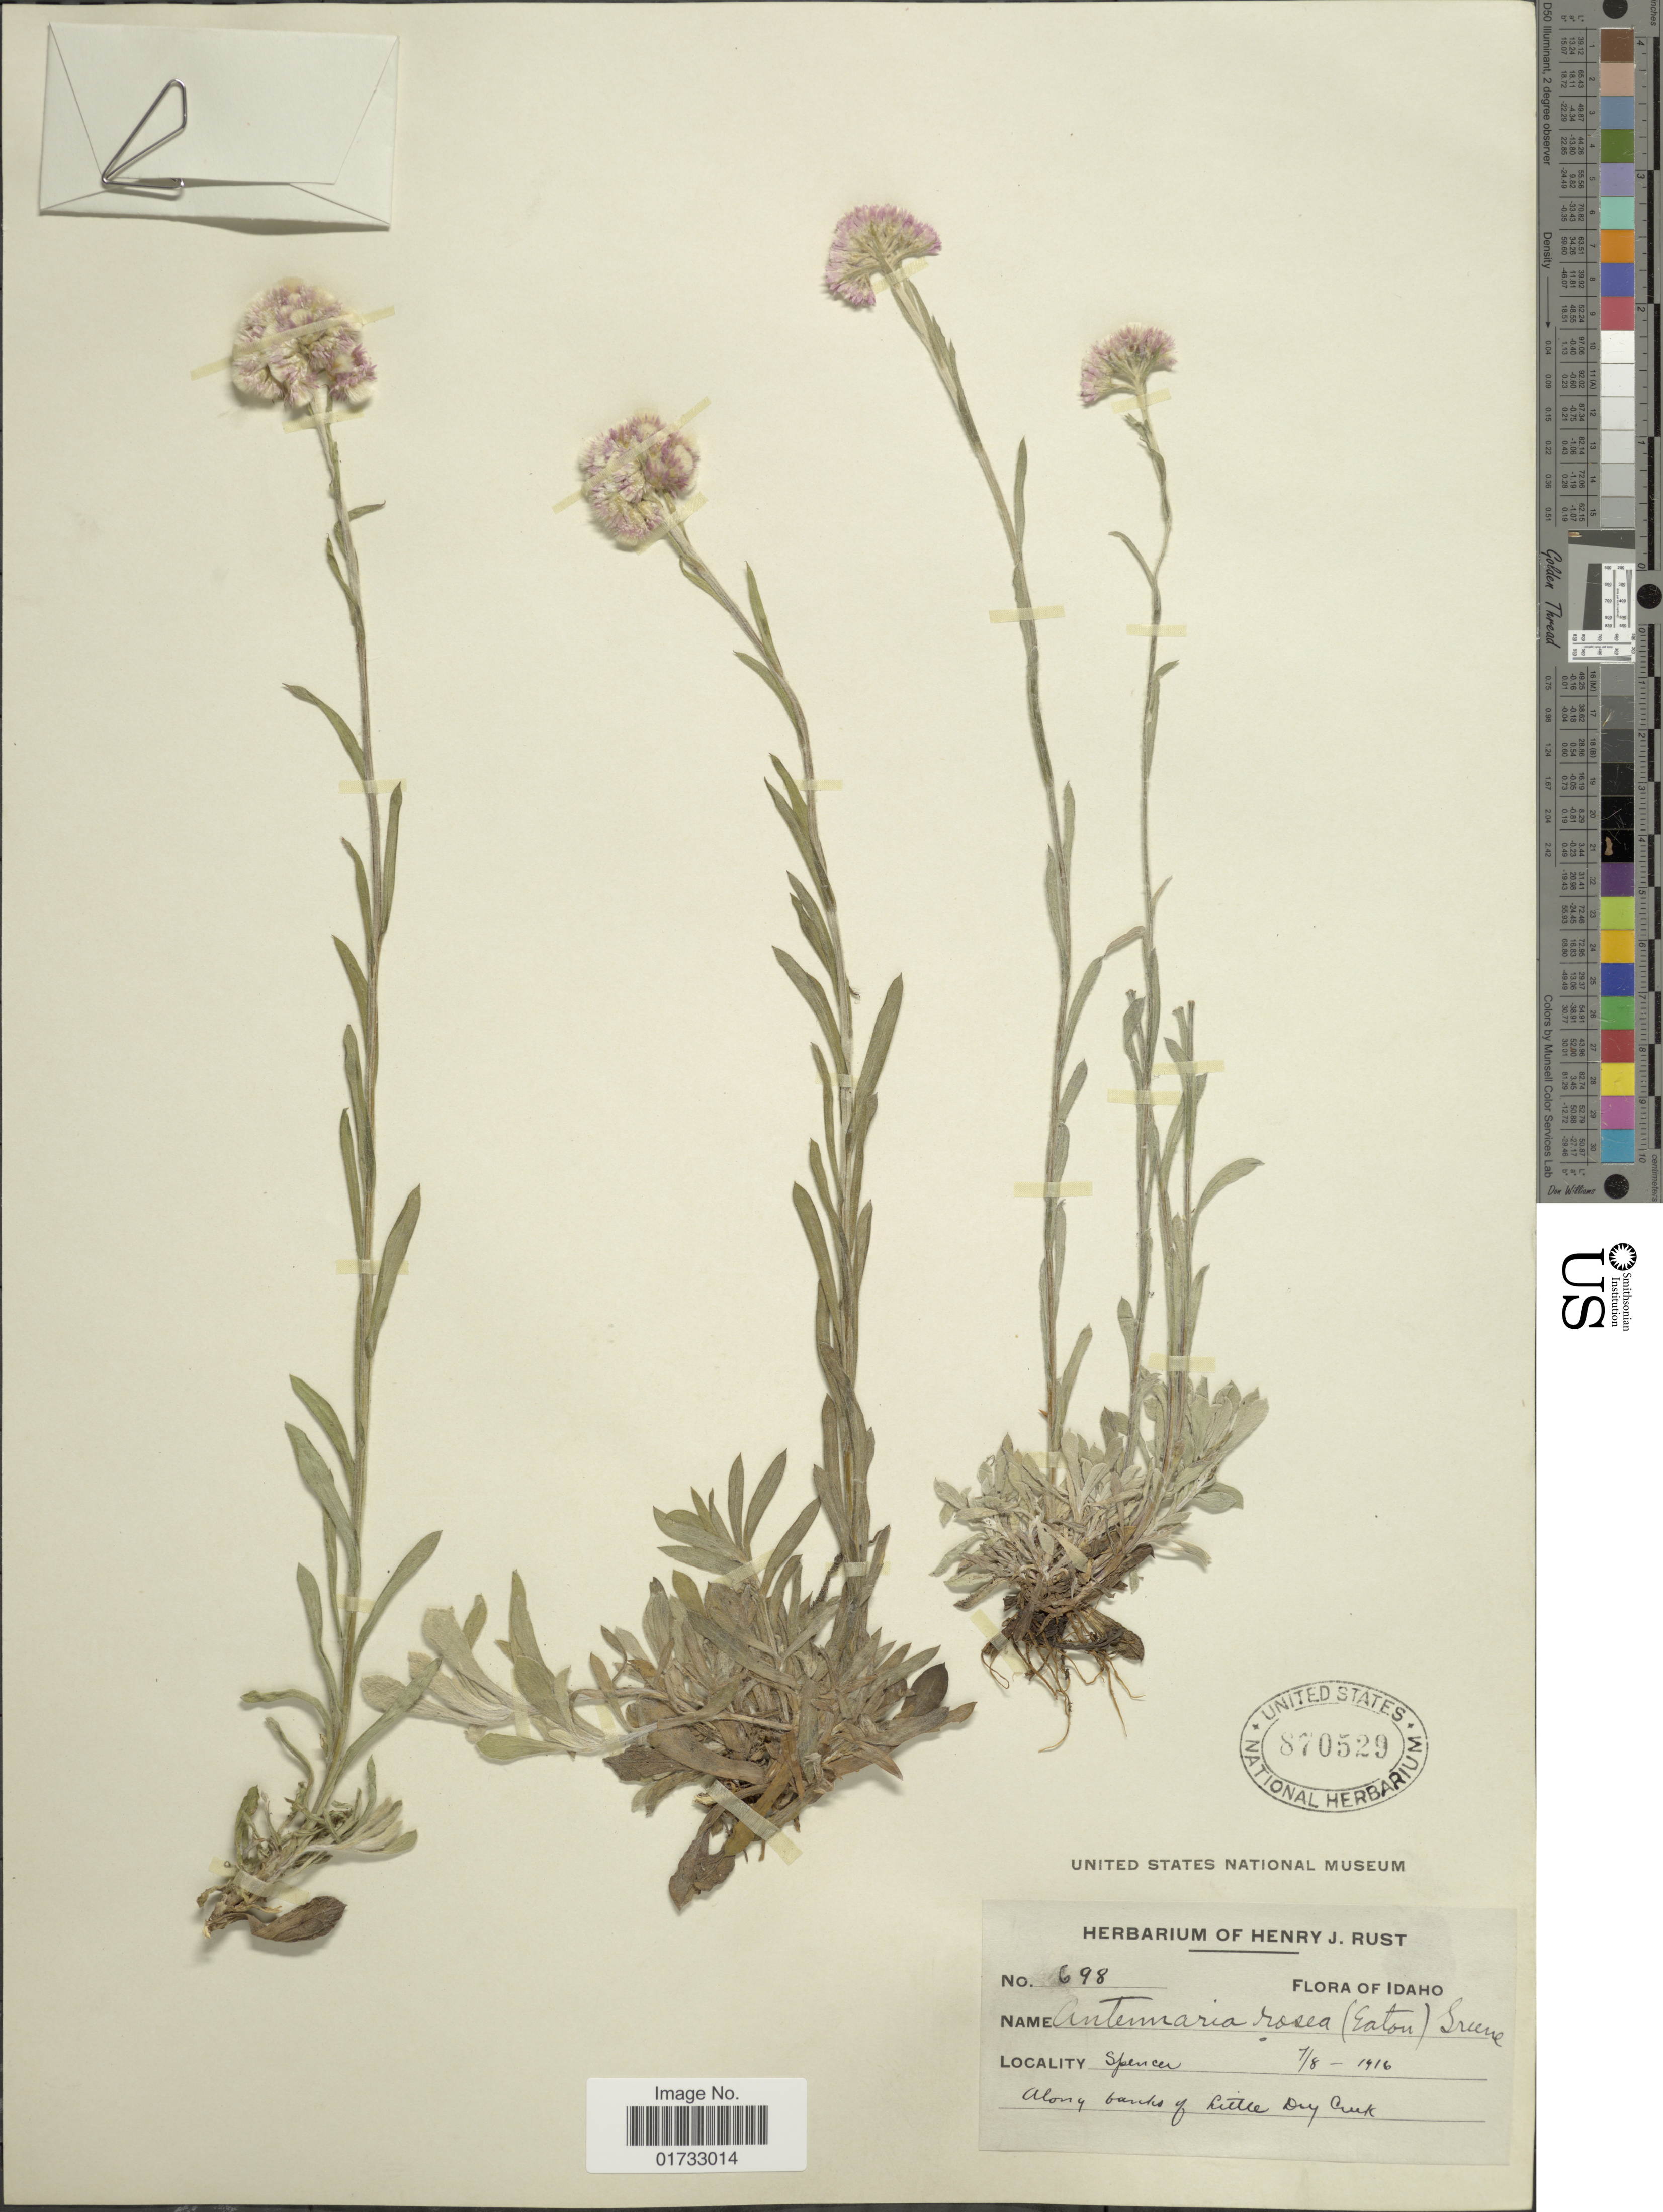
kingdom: Plantae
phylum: Tracheophyta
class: Magnoliopsida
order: Asterales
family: Asteraceae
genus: Antennaria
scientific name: Antennaria rosea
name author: Greene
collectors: ex herb. Henry J. Rust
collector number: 698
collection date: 1916-07-08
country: United States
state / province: Idaho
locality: Spencer, along banks of Little Dry Creek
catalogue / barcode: US 870529